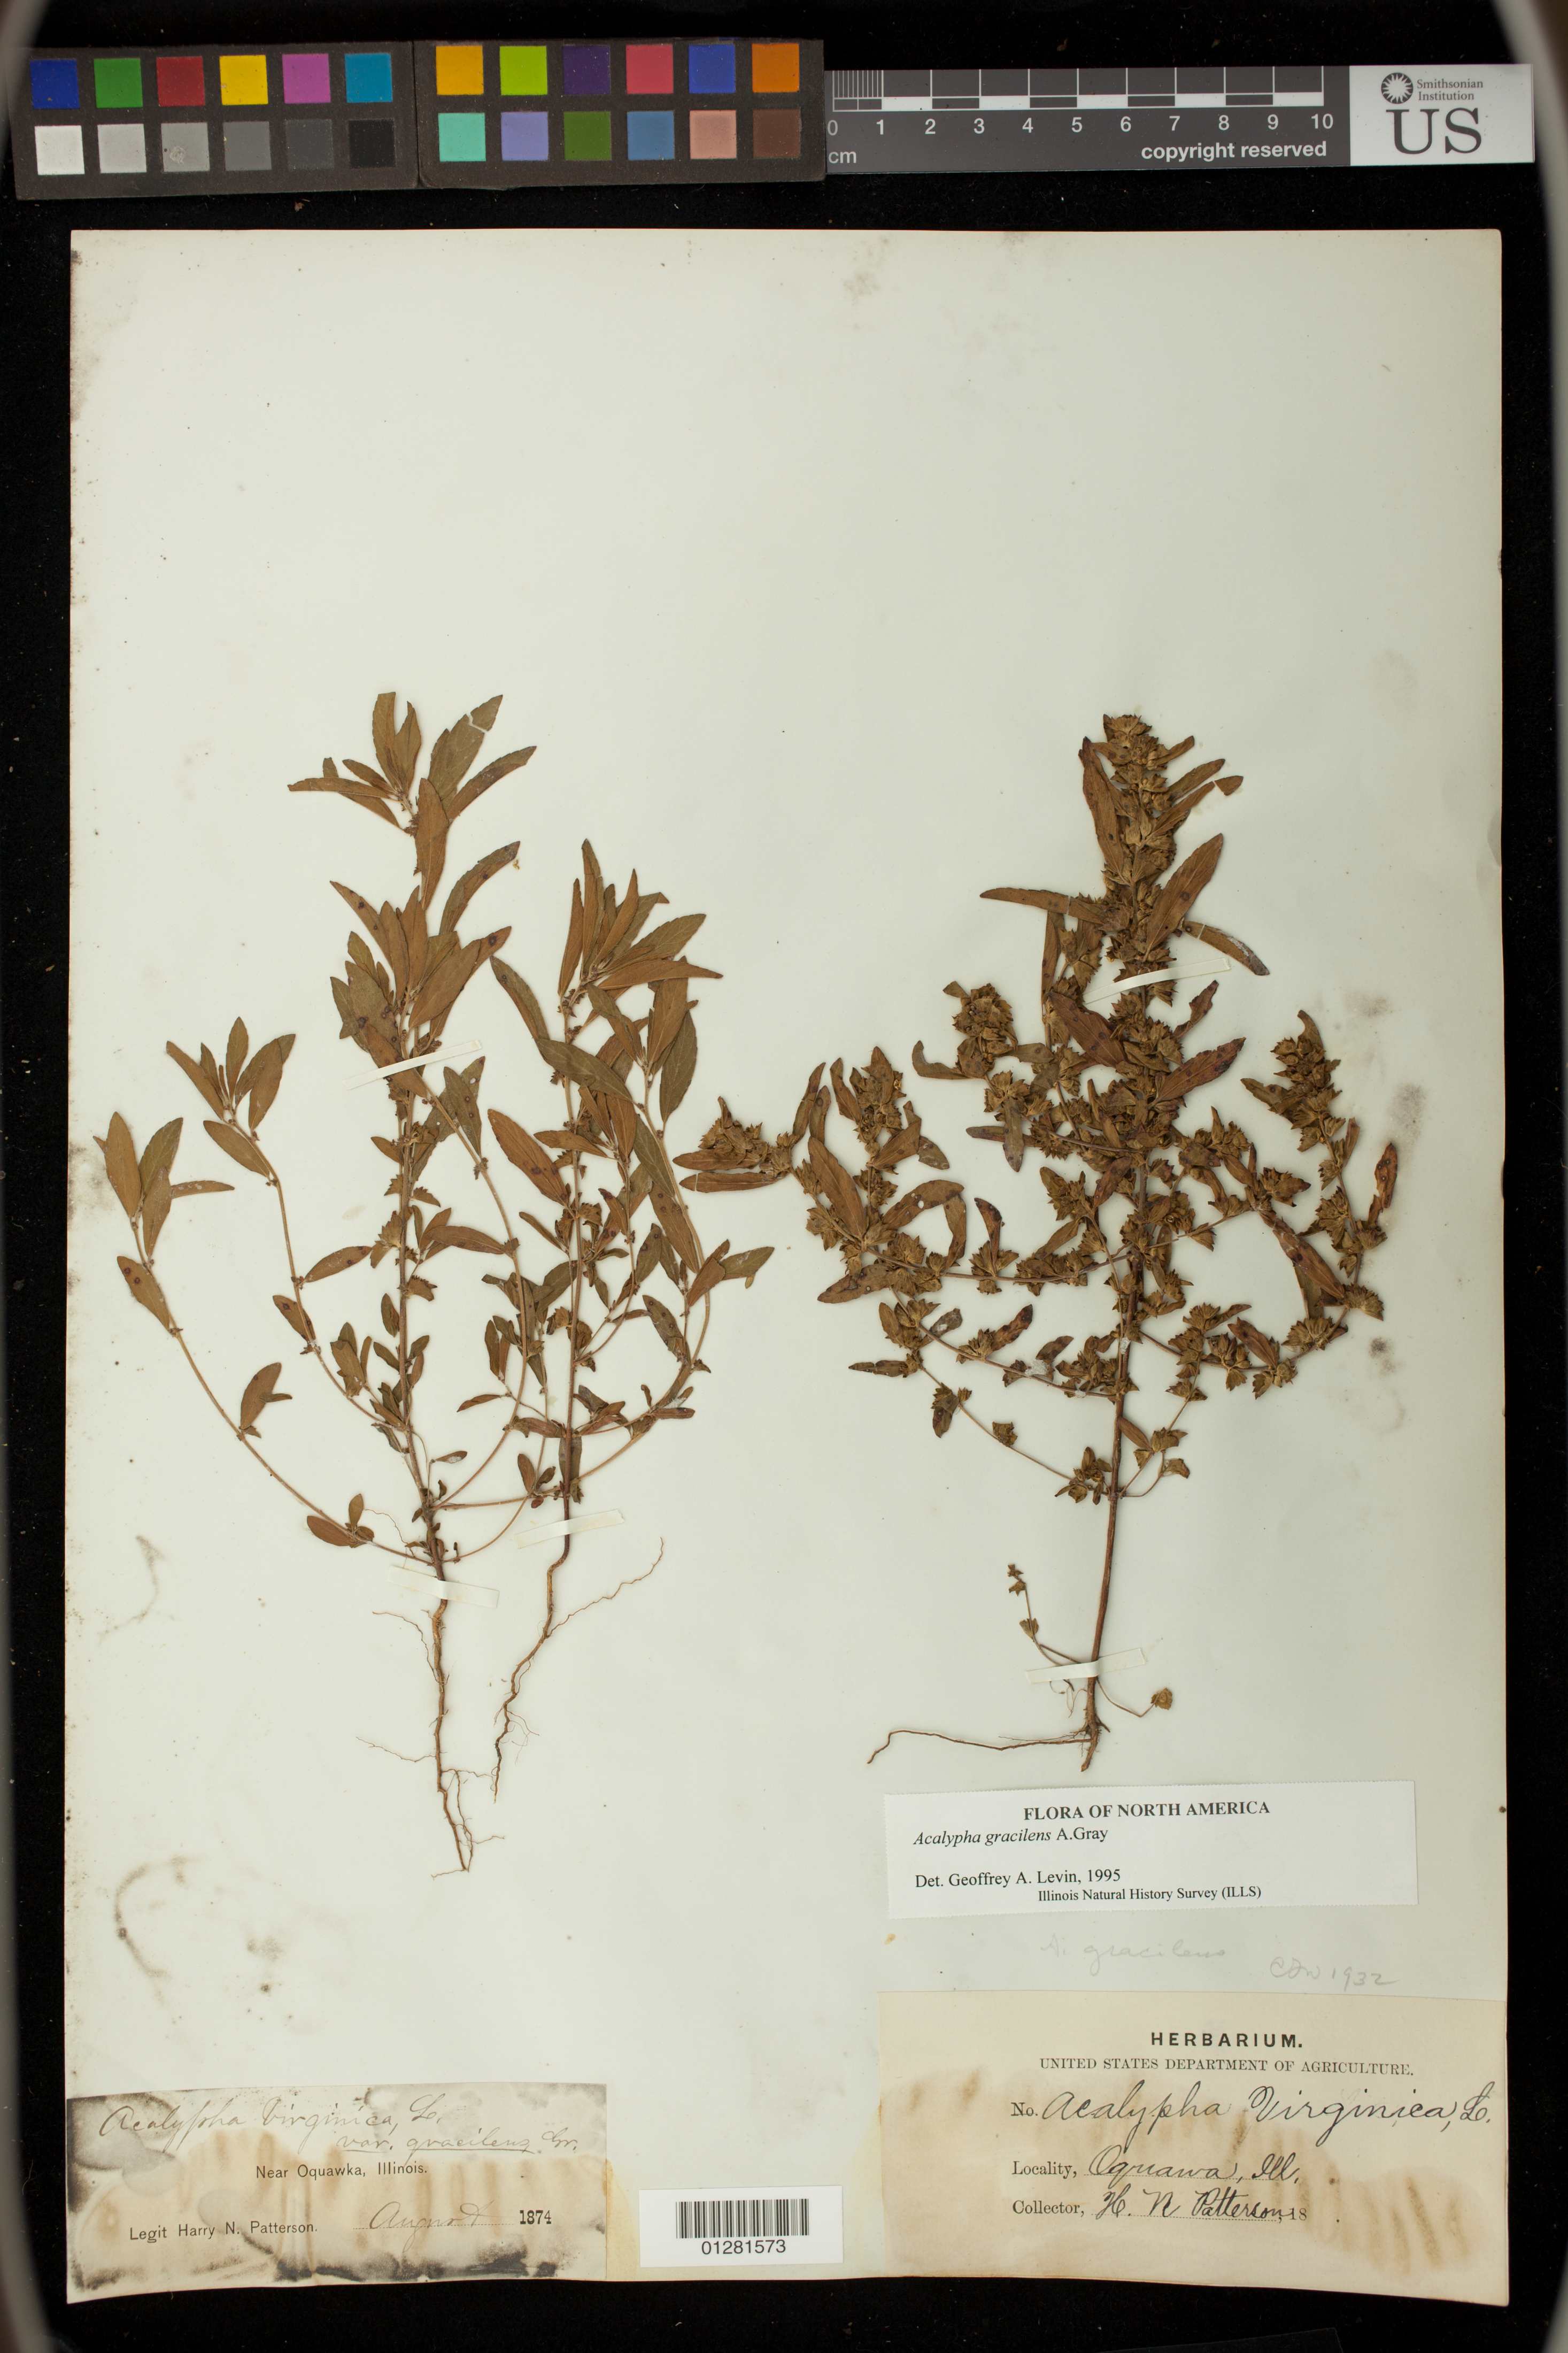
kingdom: Plantae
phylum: Tracheophyta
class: Magnoliopsida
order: Malpighiales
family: Euphorbiaceae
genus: Acalypha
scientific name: Acalypha gracilens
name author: A. Gray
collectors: H. N. Patterson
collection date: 1874-08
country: United States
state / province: Illinois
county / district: Henderson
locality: Near Oquawka